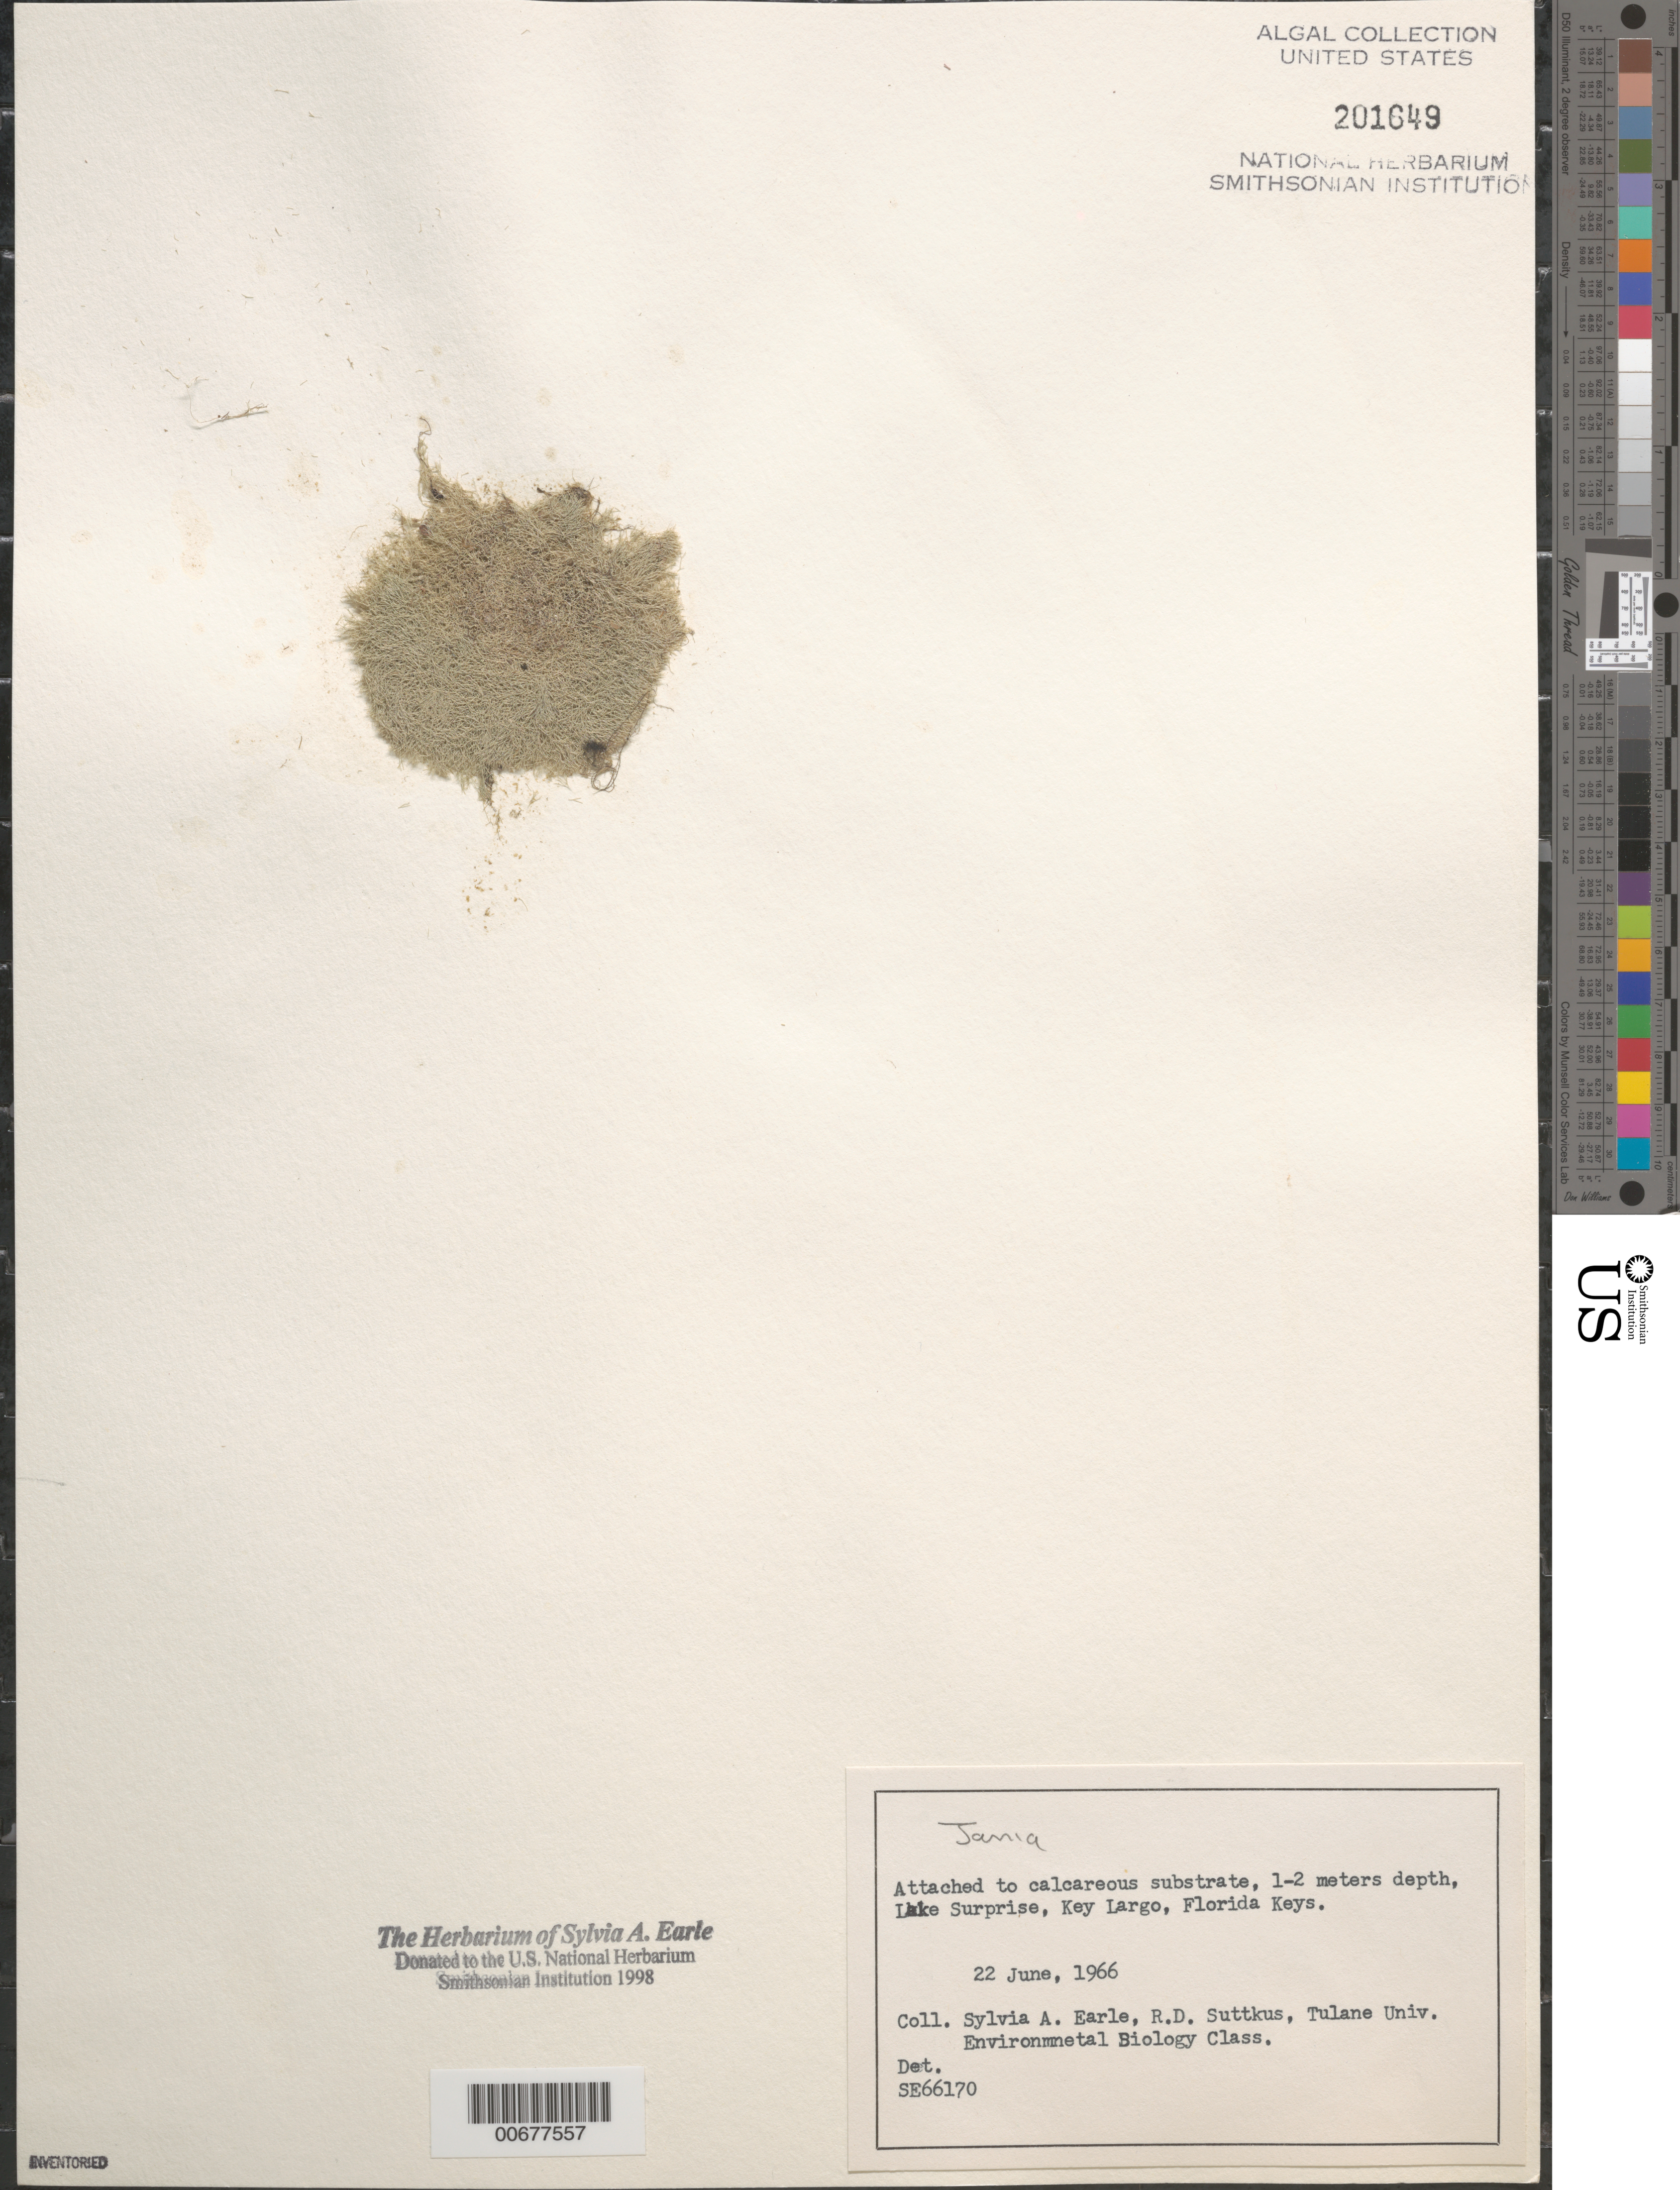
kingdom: Plantae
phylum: Rhodophyta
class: Florideophyceae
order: Corallinales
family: Corallinaceae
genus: Jania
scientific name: Jania sp.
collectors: S. A. Earle, R. Suttkus & Tulane Univ. Env. Biol. Class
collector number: SE 66170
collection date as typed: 22 Jun 1966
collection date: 1966-06-22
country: United States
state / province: Florida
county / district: Monroe County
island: Key Largo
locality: Lake Surprise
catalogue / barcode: US 201649